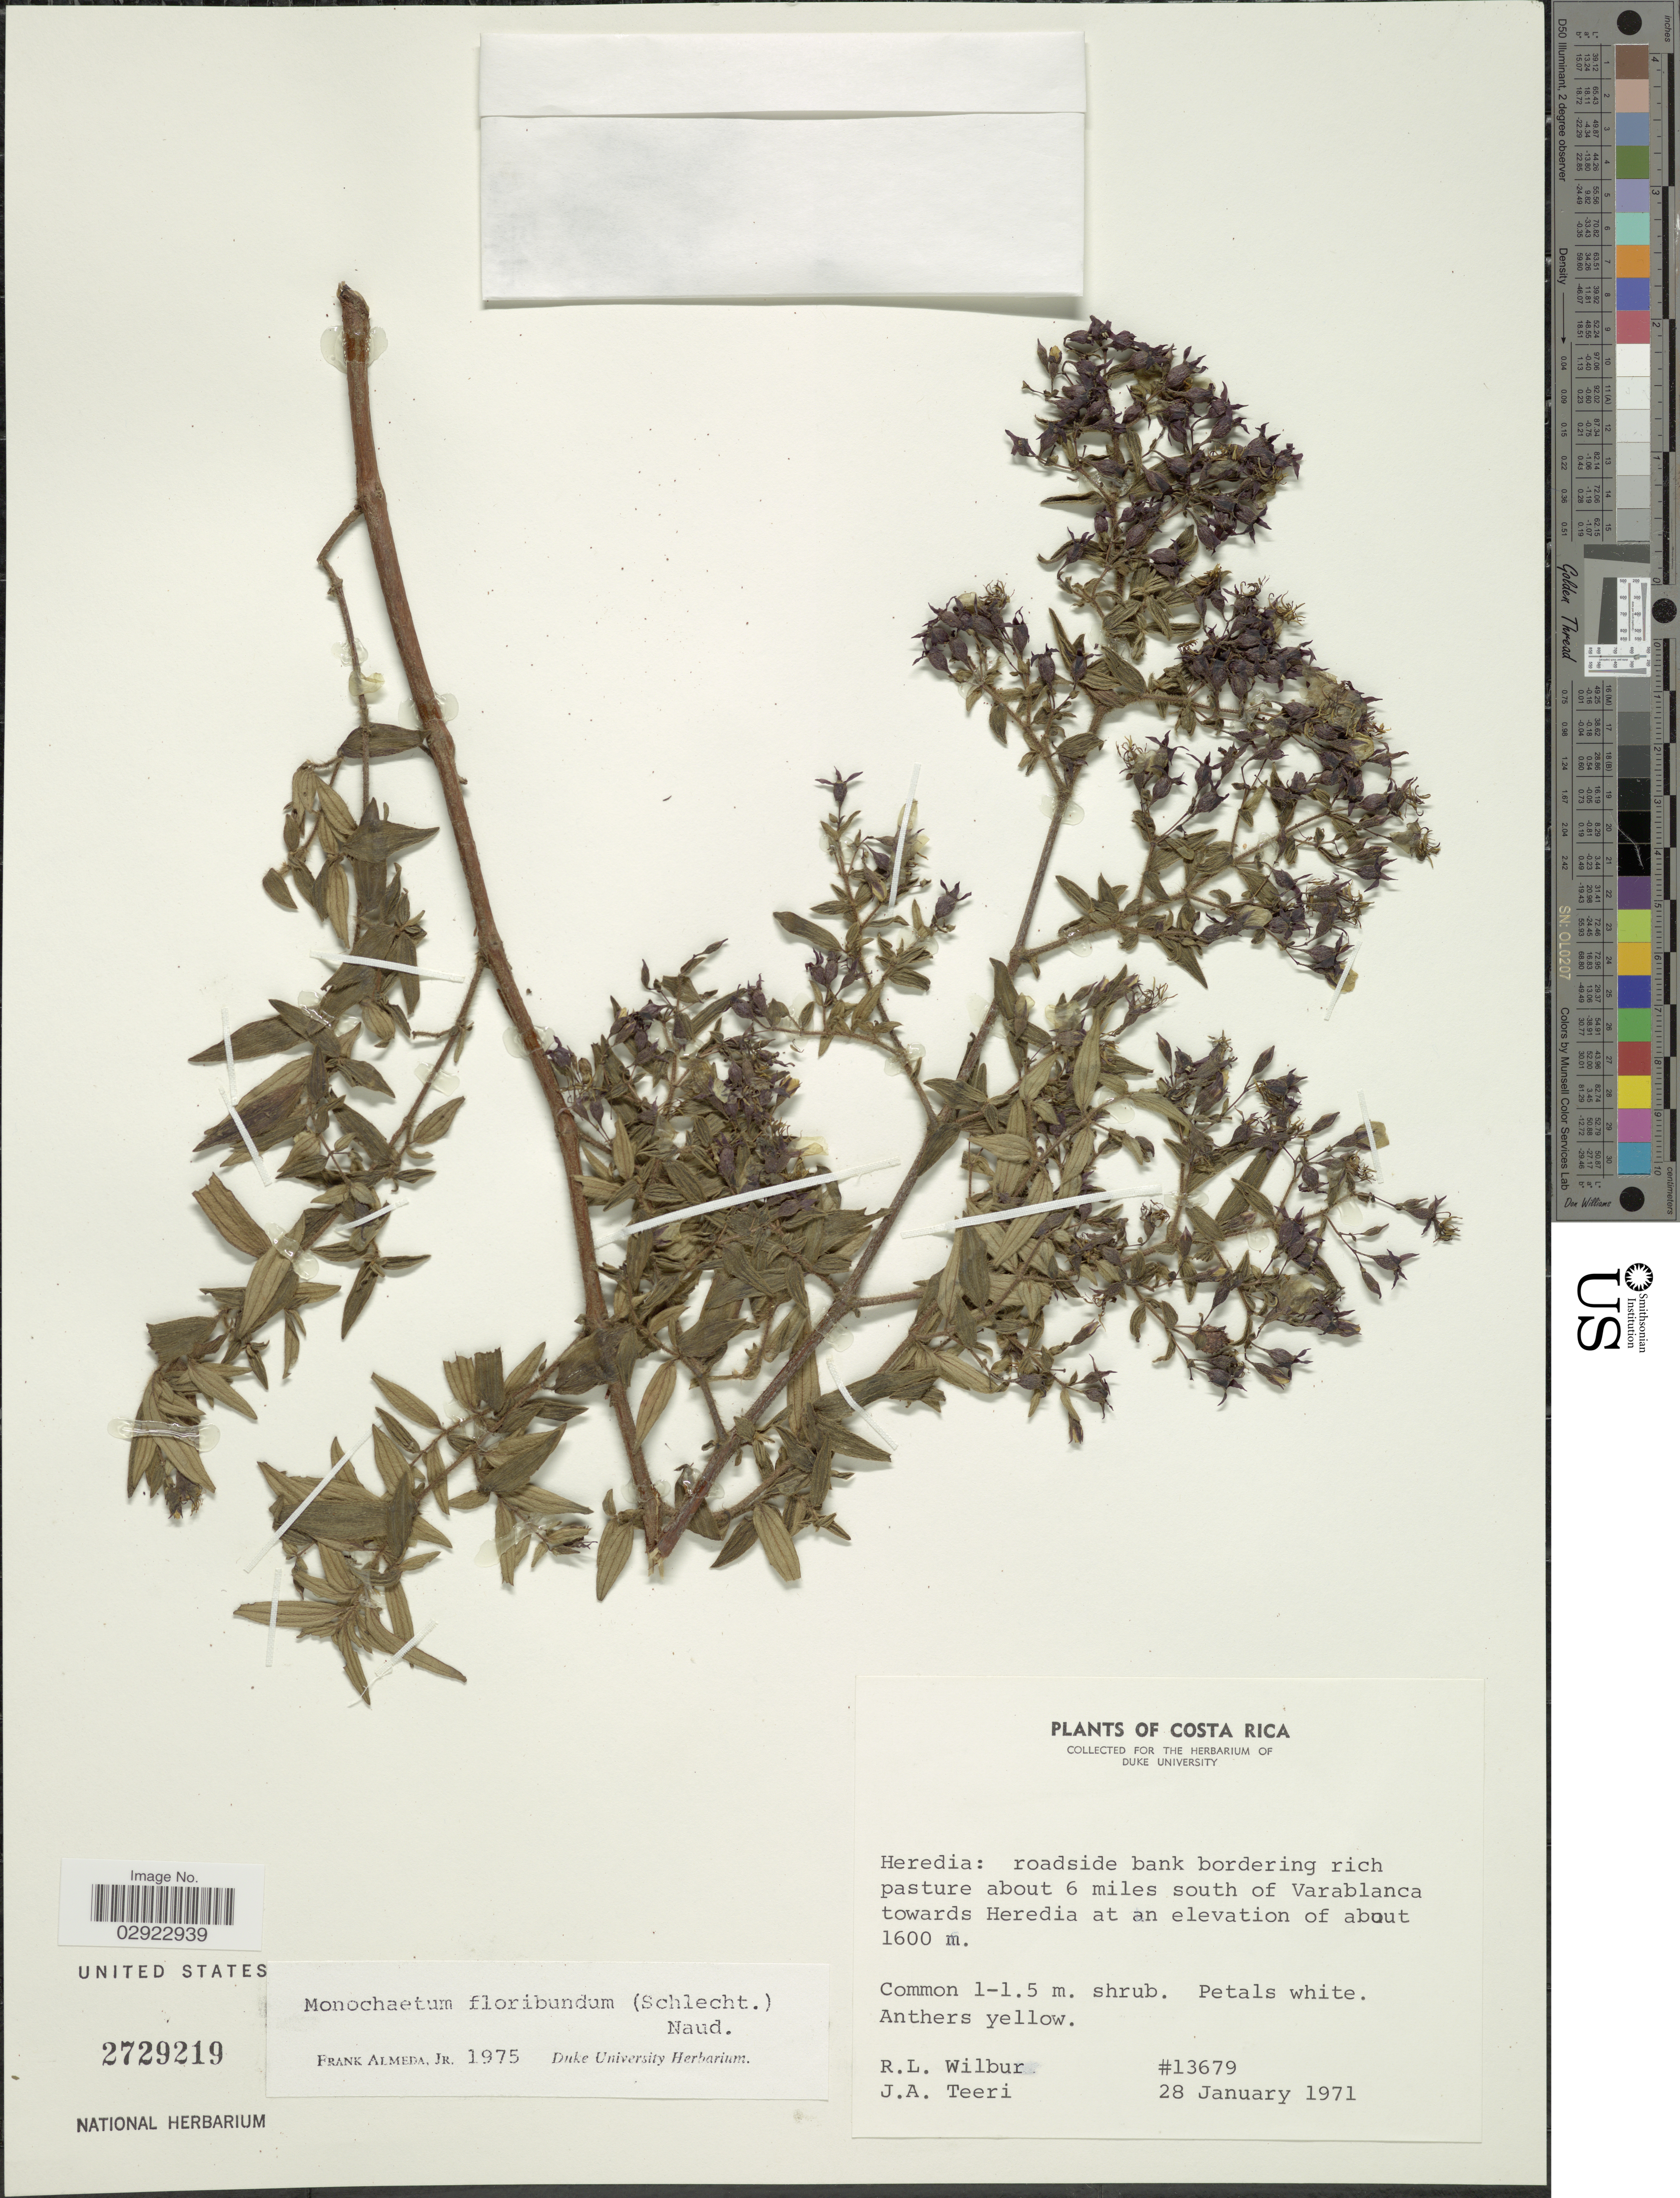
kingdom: Plantae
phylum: Tracheophyta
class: Magnoliopsida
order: Myrtales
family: Melastomataceae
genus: Monochaetum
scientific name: Monochaetum floribundum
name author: (Schltdl.) Naudin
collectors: R. L. Wilbur & J. Teeri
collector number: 13679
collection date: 1971-01-28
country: Costa Rica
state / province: Heredia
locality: Heredia: roadside bank bordering rich pasture about 6 miles south of Varablanca towards Heredia.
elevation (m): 1600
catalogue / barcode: US 2729219